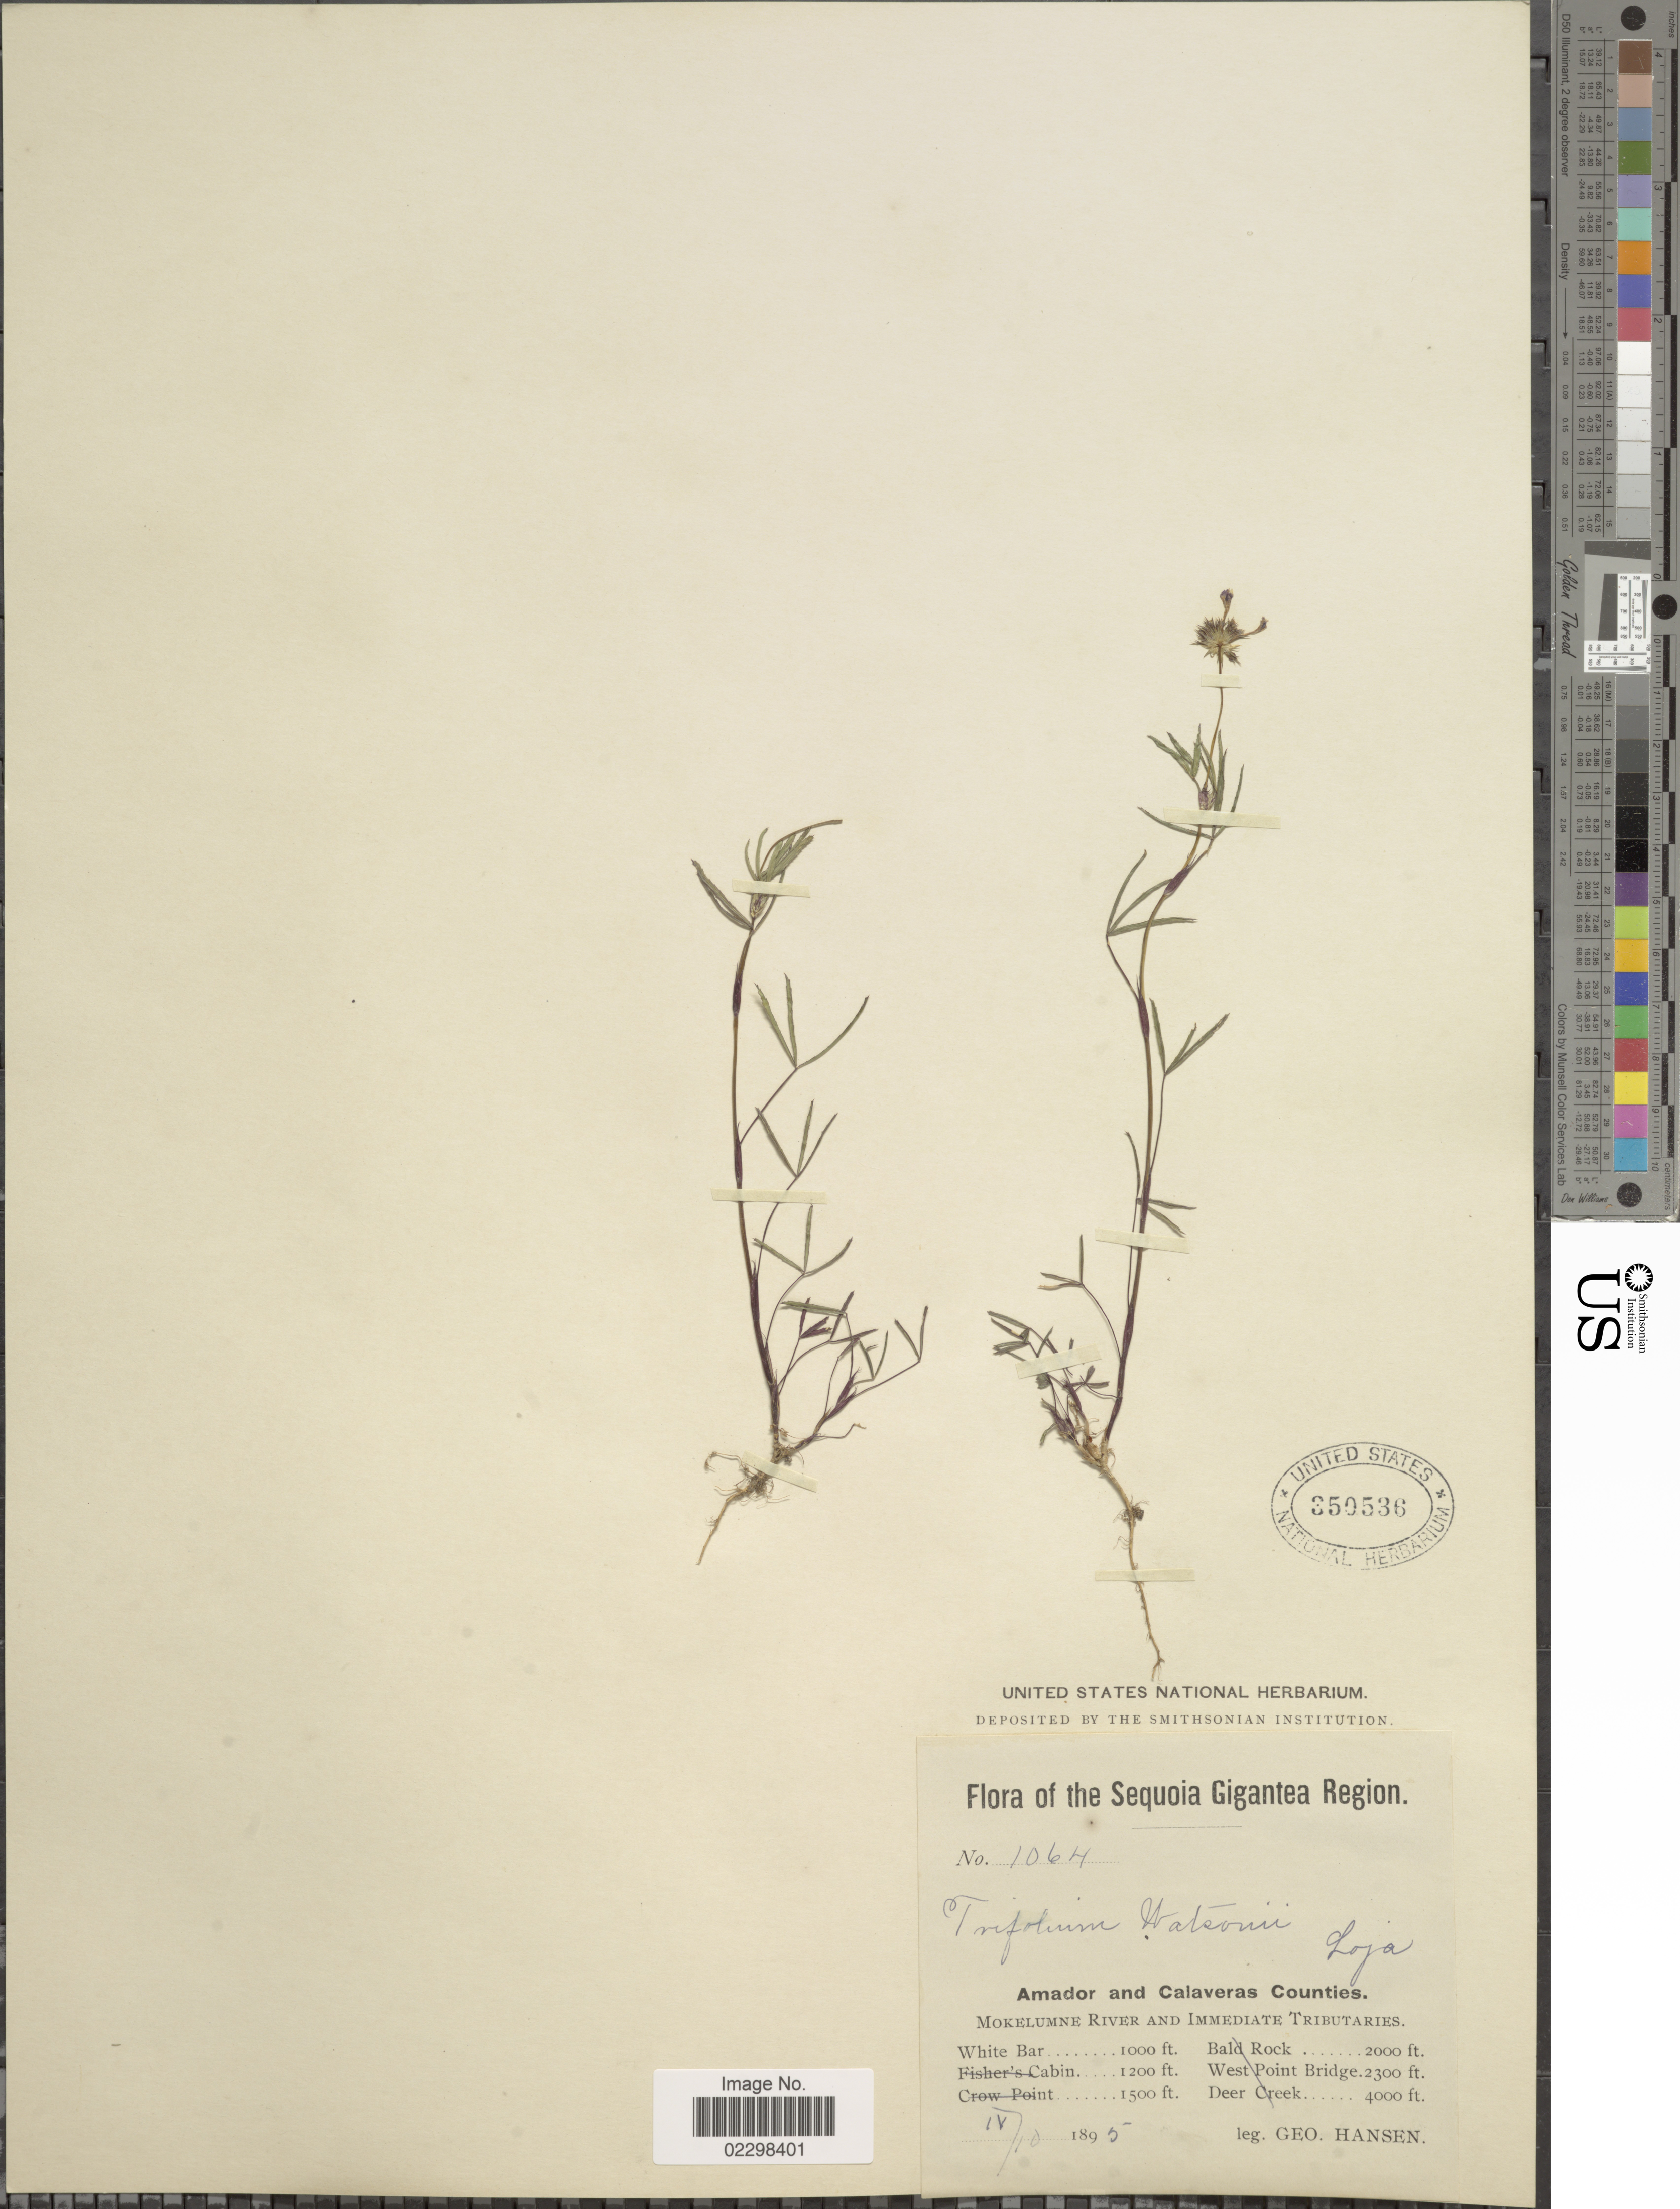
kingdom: Plantae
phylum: Tracheophyta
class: Magnoliopsida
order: Fabales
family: Fabaceae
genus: Trifolium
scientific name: Trifolium tridentatum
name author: Lindl.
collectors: G. Hansen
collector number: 1064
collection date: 1895-04-10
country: United States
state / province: California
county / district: Calaveras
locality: Sequoia Gigantea Region, Amador and Calaveras Counties, Mokelumne River and Immdiate tributaries. White Bar.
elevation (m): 305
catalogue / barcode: US 350536